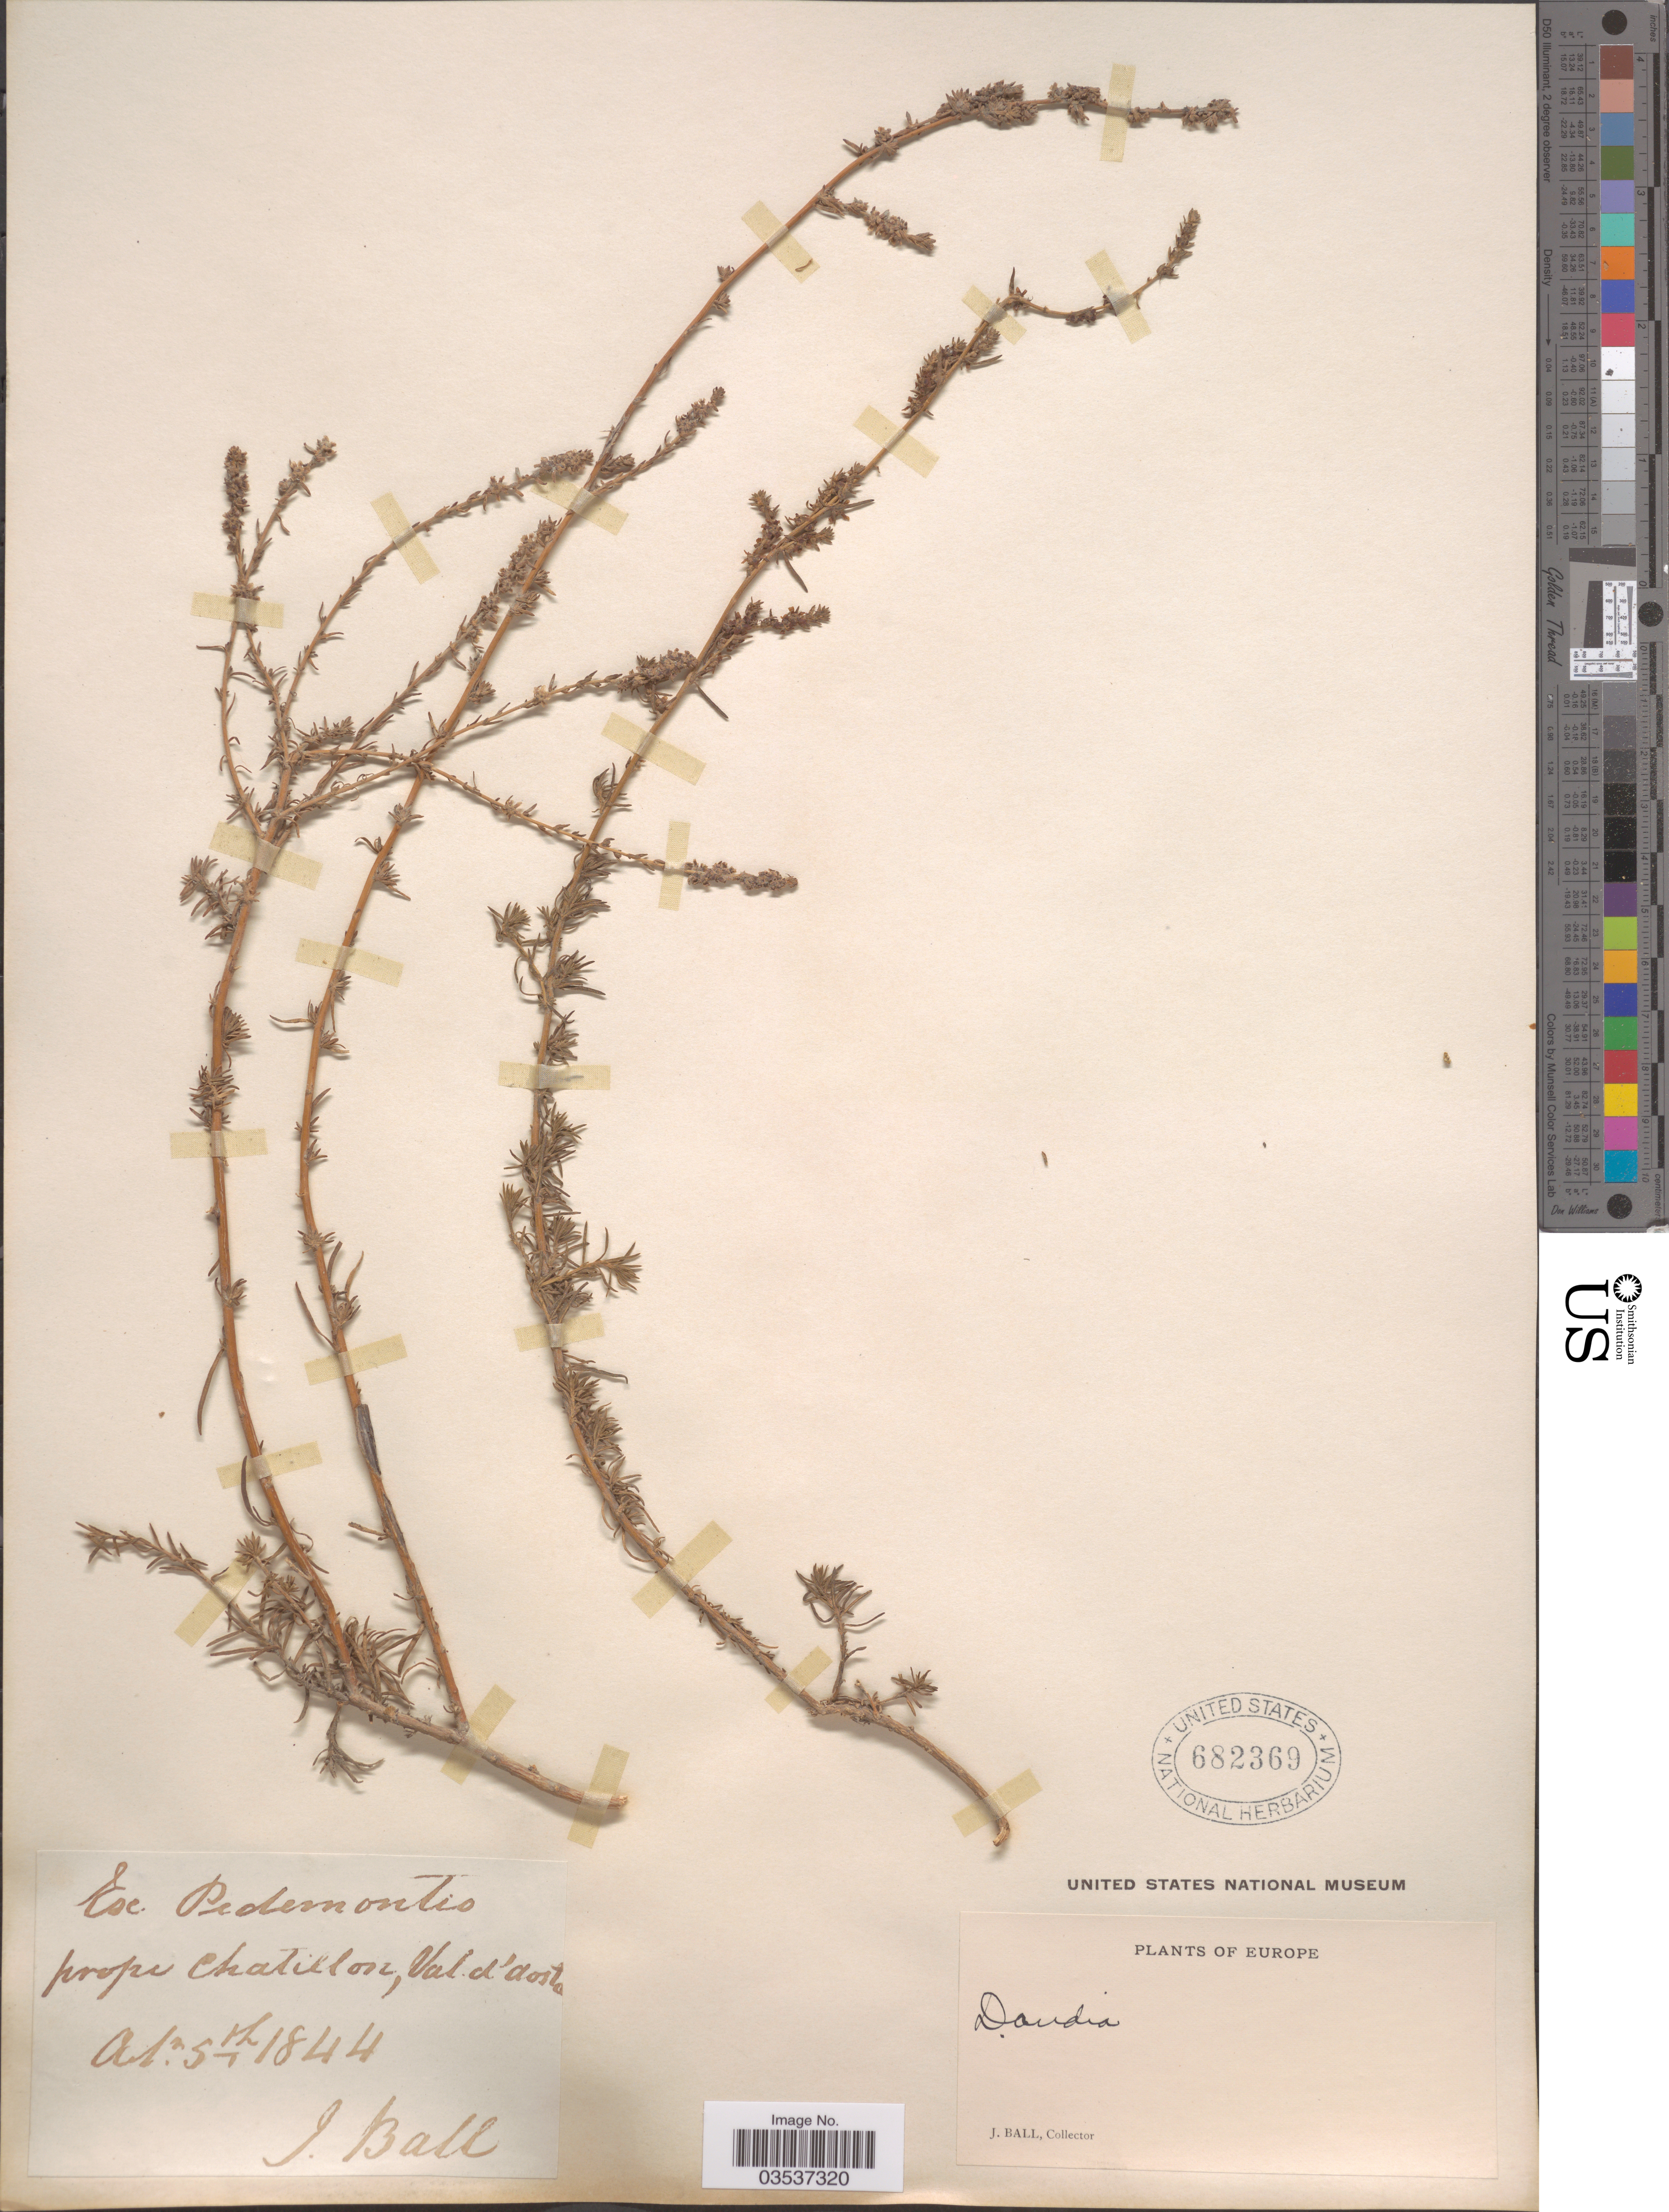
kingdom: Plantae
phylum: Tracheophyta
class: Magnoliopsida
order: Caryophyllales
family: Amaranthaceae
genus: Suaeda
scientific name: Suaeda sp.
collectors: J. Ball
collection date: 1844-10-05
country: Italy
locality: Europe. Ex. Pedemontis prope Chatillon, Val. d'Aosta.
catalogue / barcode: US 682369